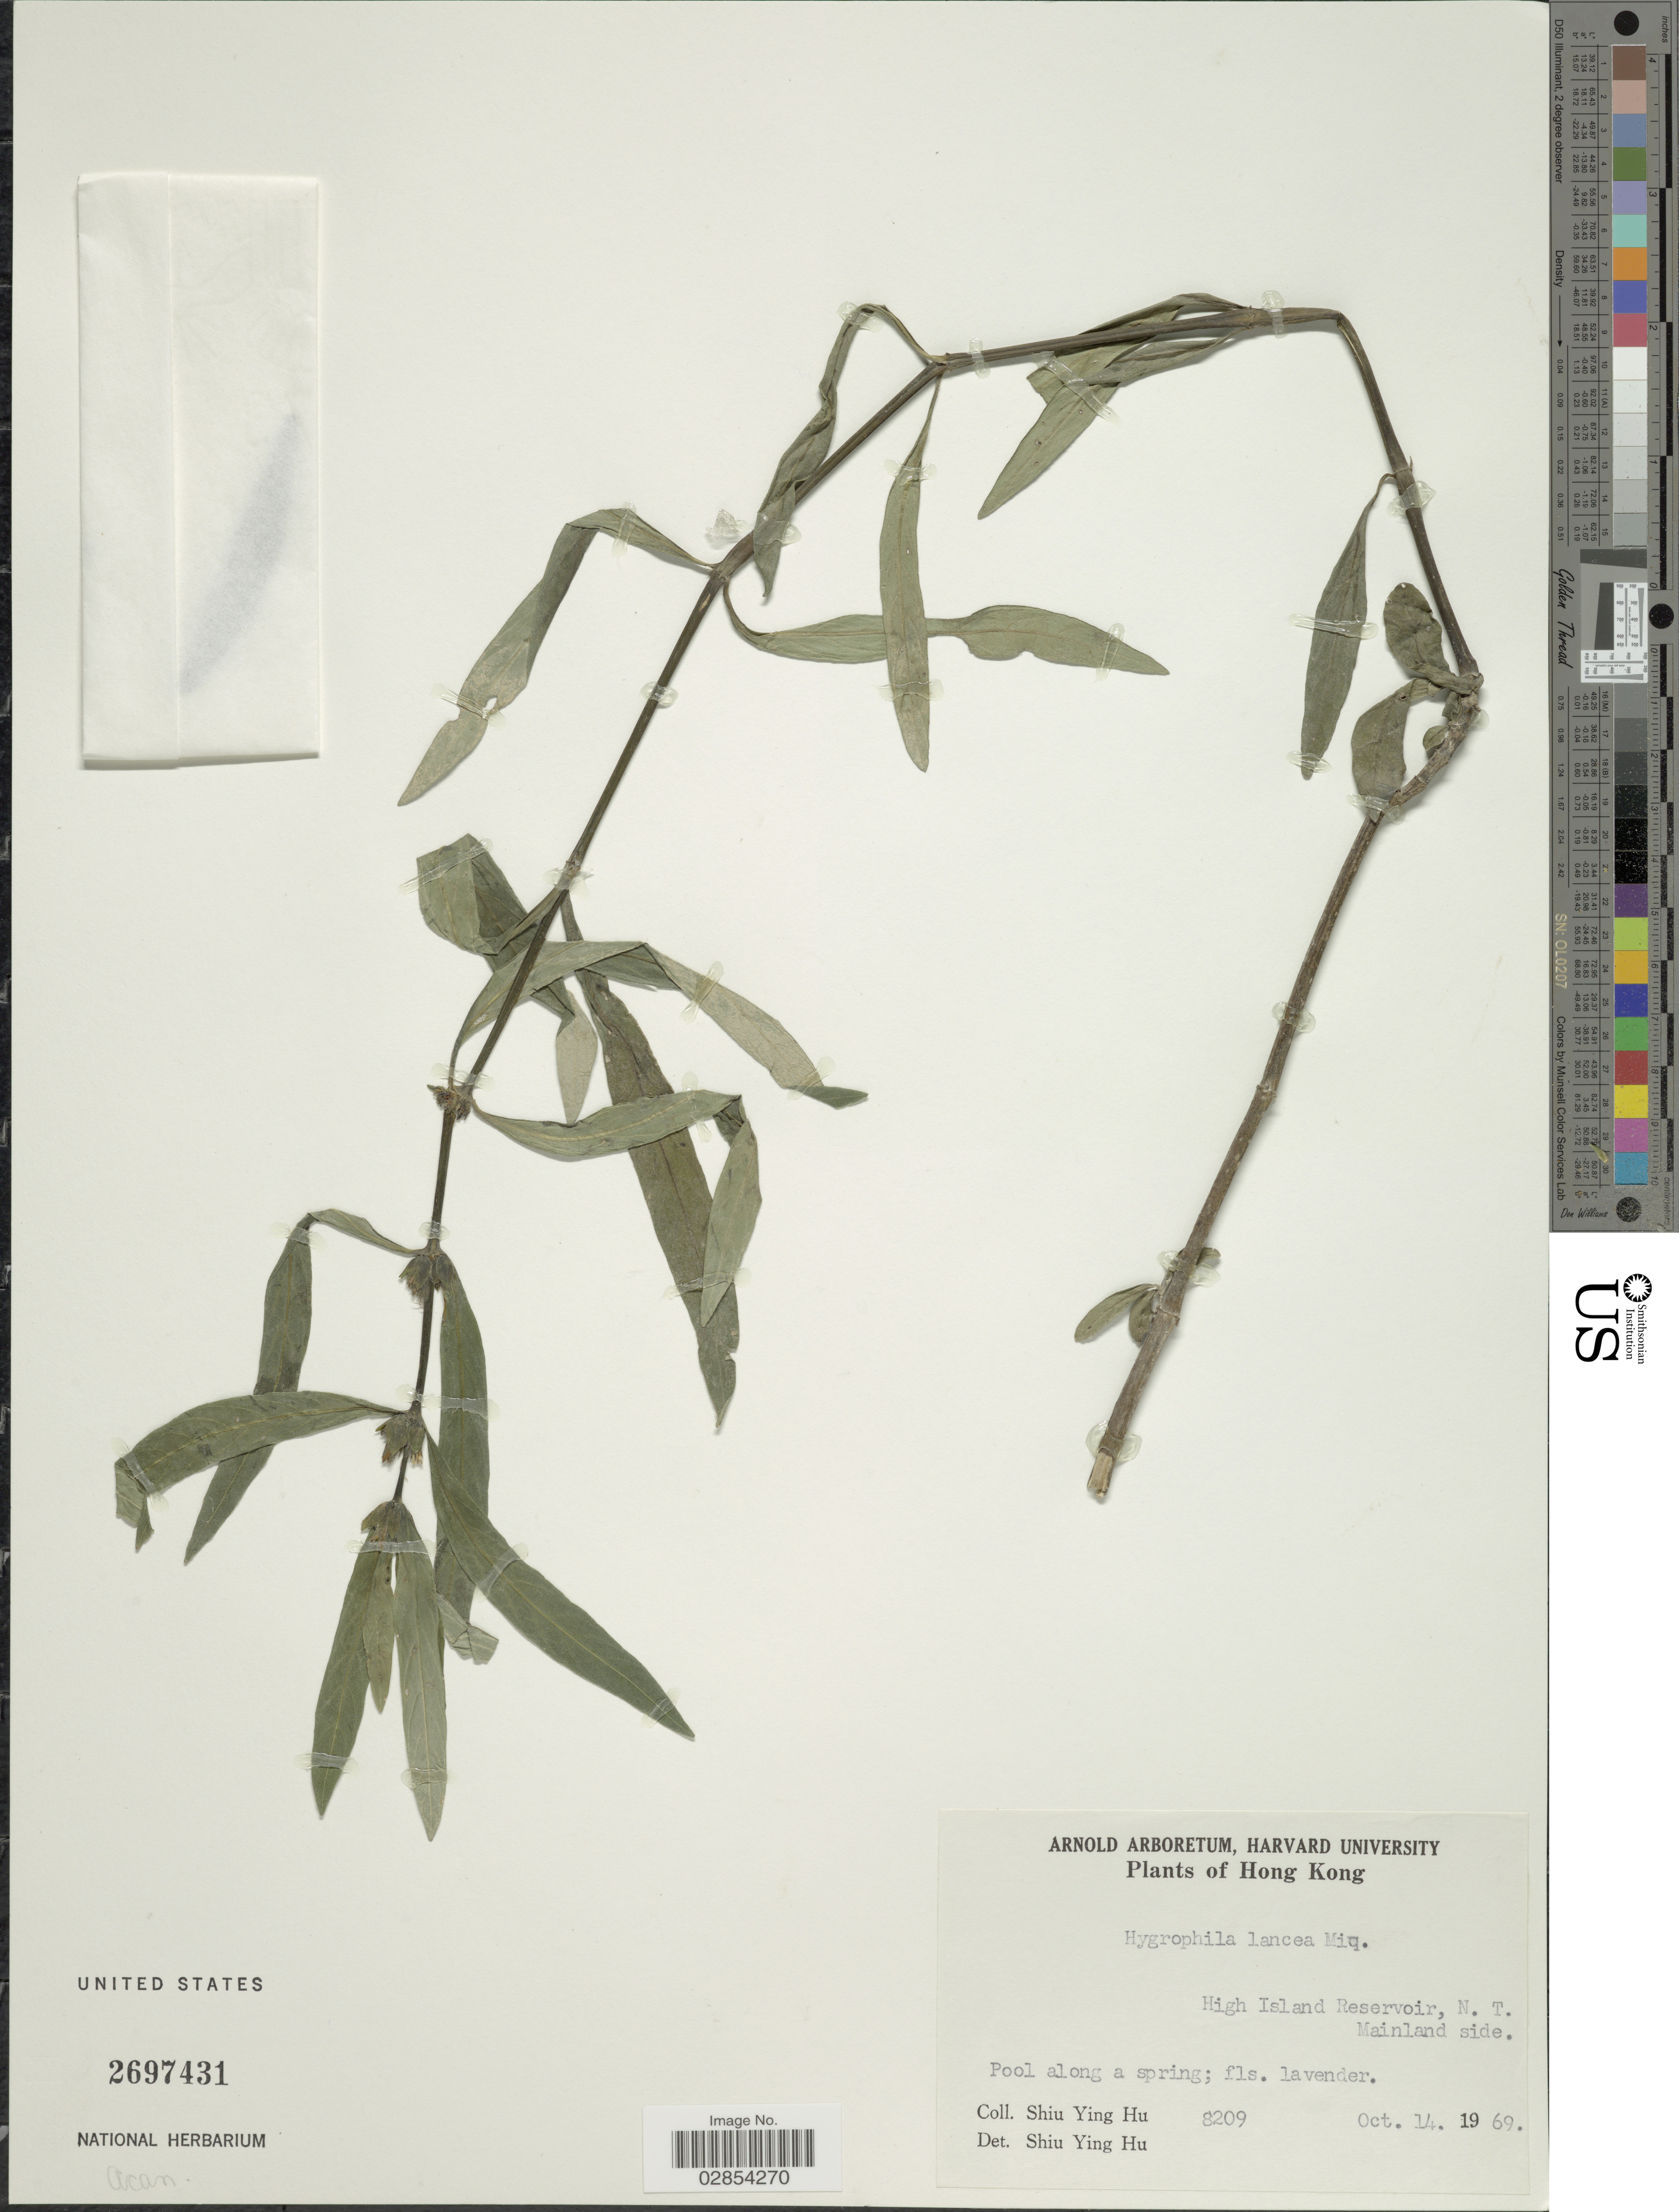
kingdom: Plantae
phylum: Tracheophyta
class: Magnoliopsida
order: Lamiales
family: Acanthaceae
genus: Hygrophila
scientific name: Hygrophila lancea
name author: Miq.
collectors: S. Y. Hu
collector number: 8209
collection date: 1969-10-14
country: China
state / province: Hong Kong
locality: High Island Reservoir, N. T. Mainland side.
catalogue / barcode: US 2697431